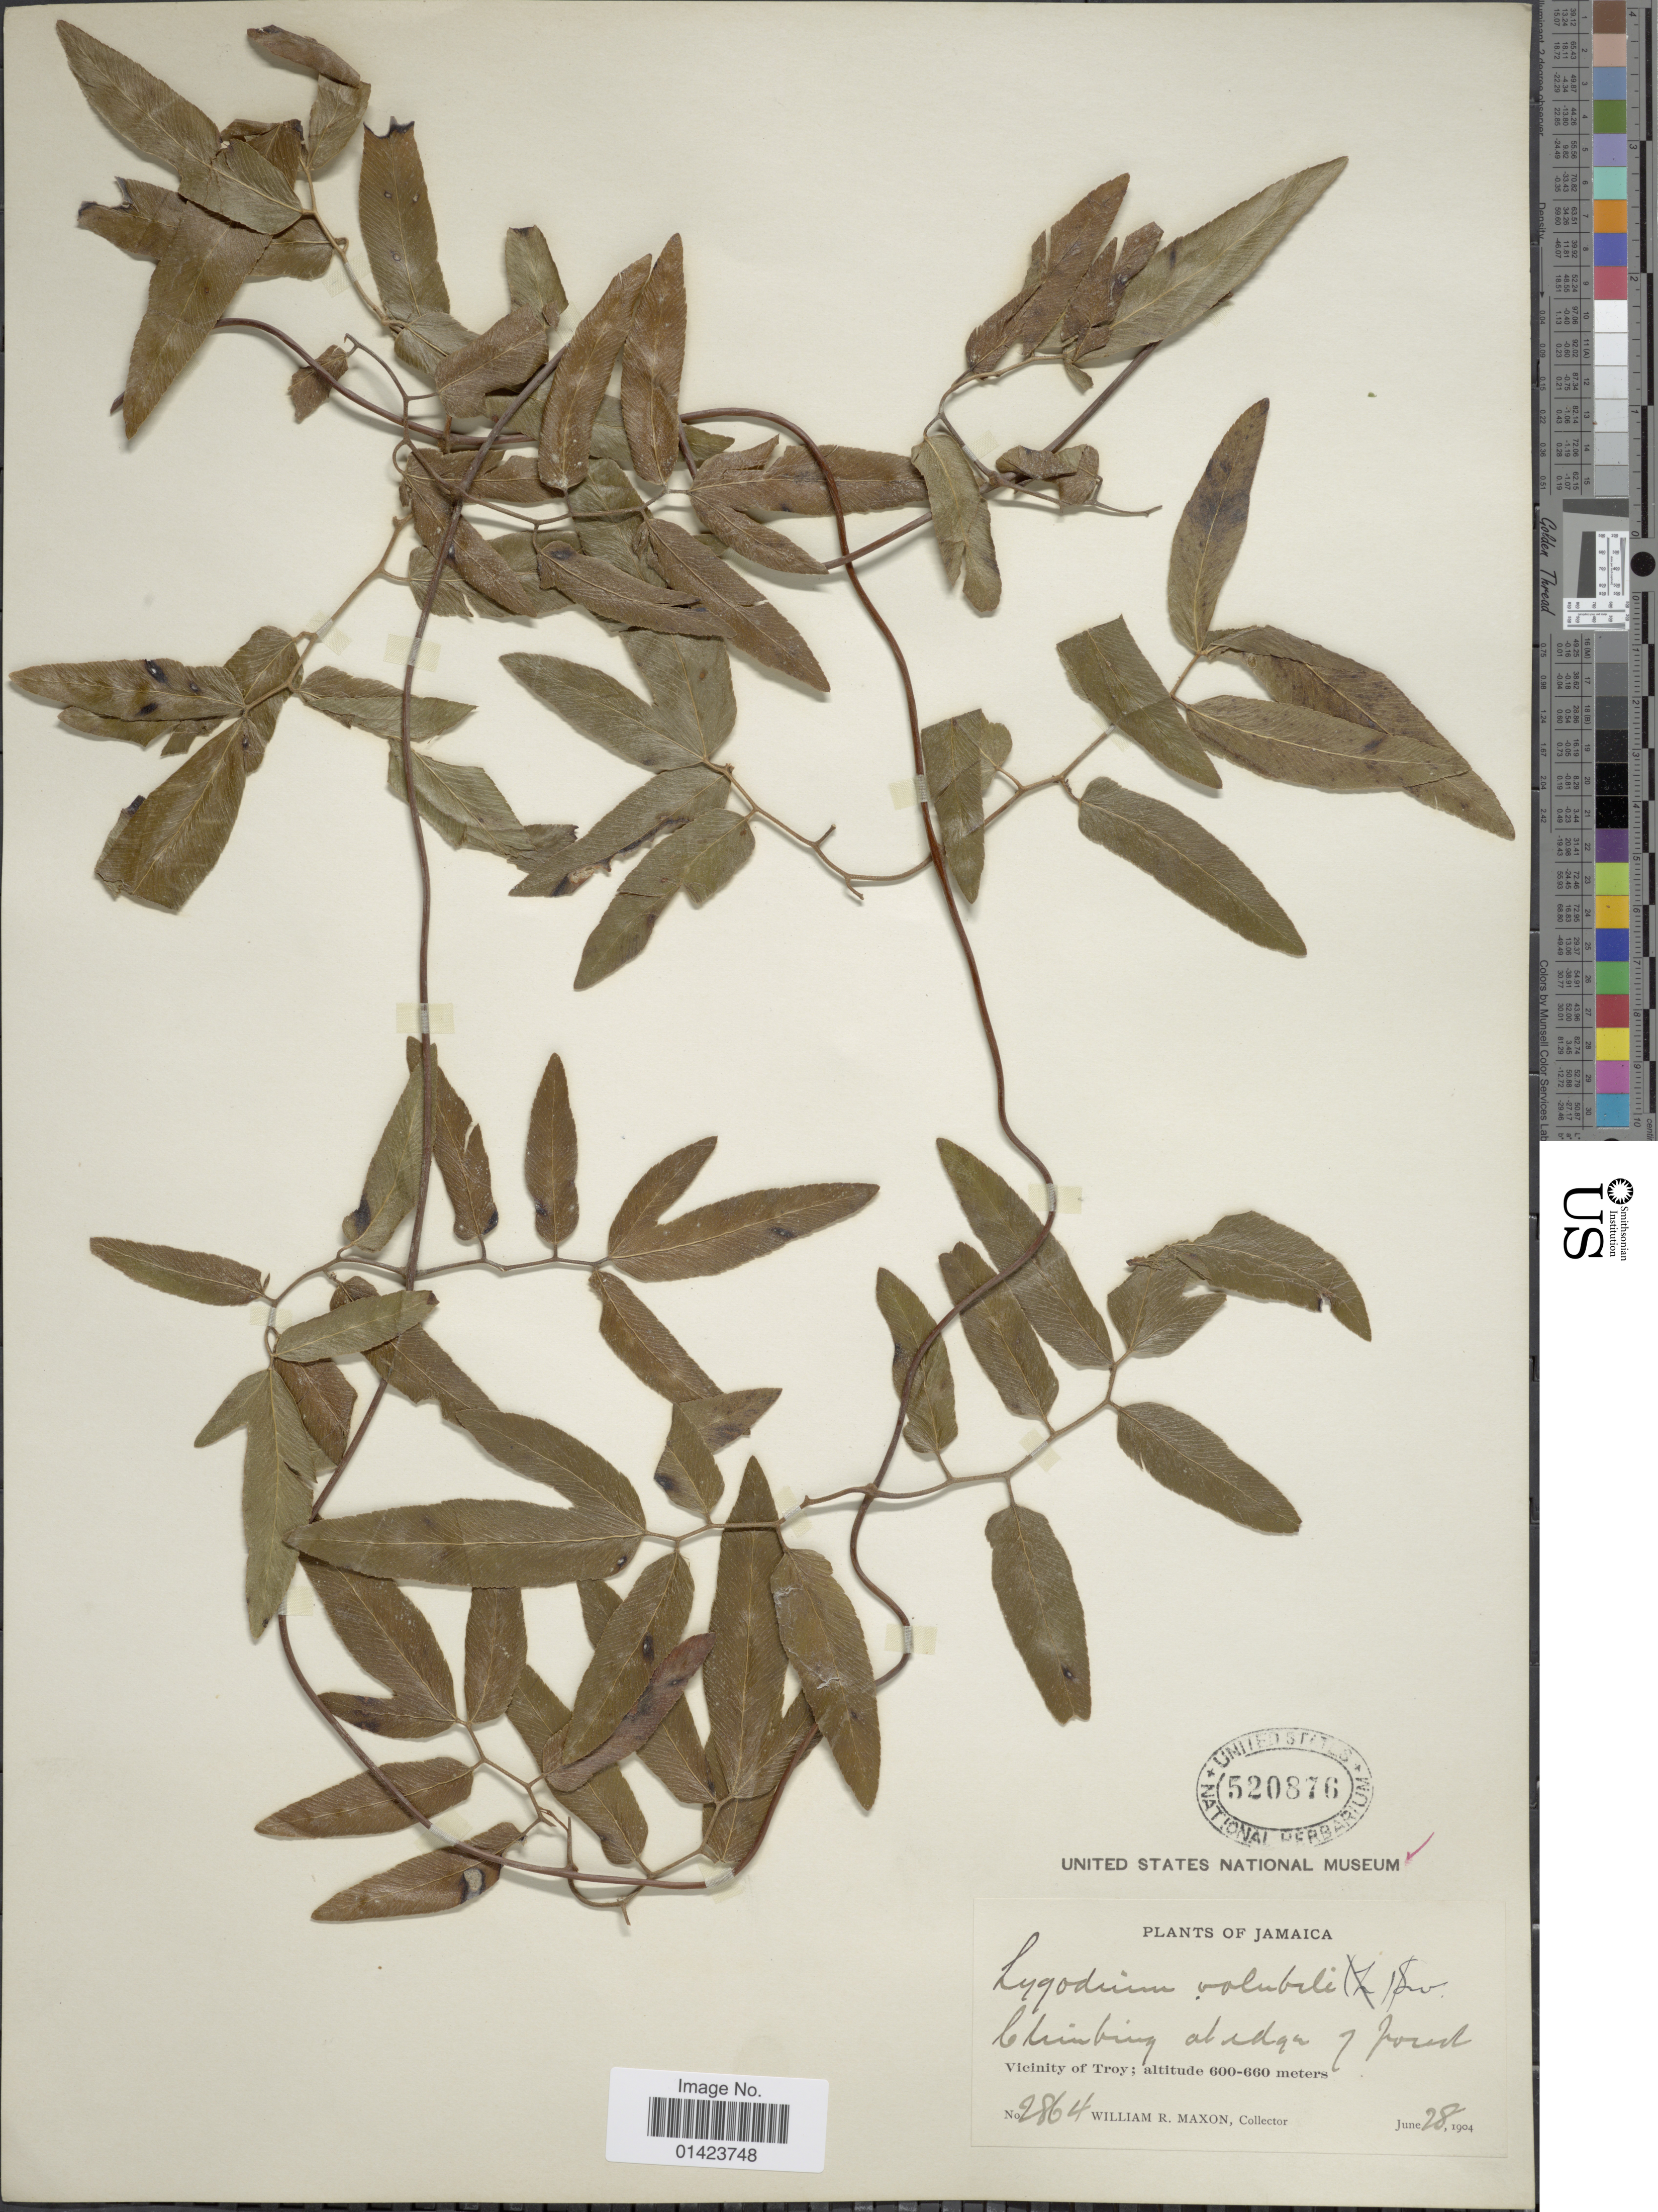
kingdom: Plantae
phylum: Tracheophyta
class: Polypodiopsida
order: Schizaeales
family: Lygodiaceae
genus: Lygodium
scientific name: Lygodium volubile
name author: Sw.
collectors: W. R. Maxon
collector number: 2864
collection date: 1904-06-28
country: Jamaica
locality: Climbing at edge of ground, Vicinity of Troy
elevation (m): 600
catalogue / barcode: US 520876